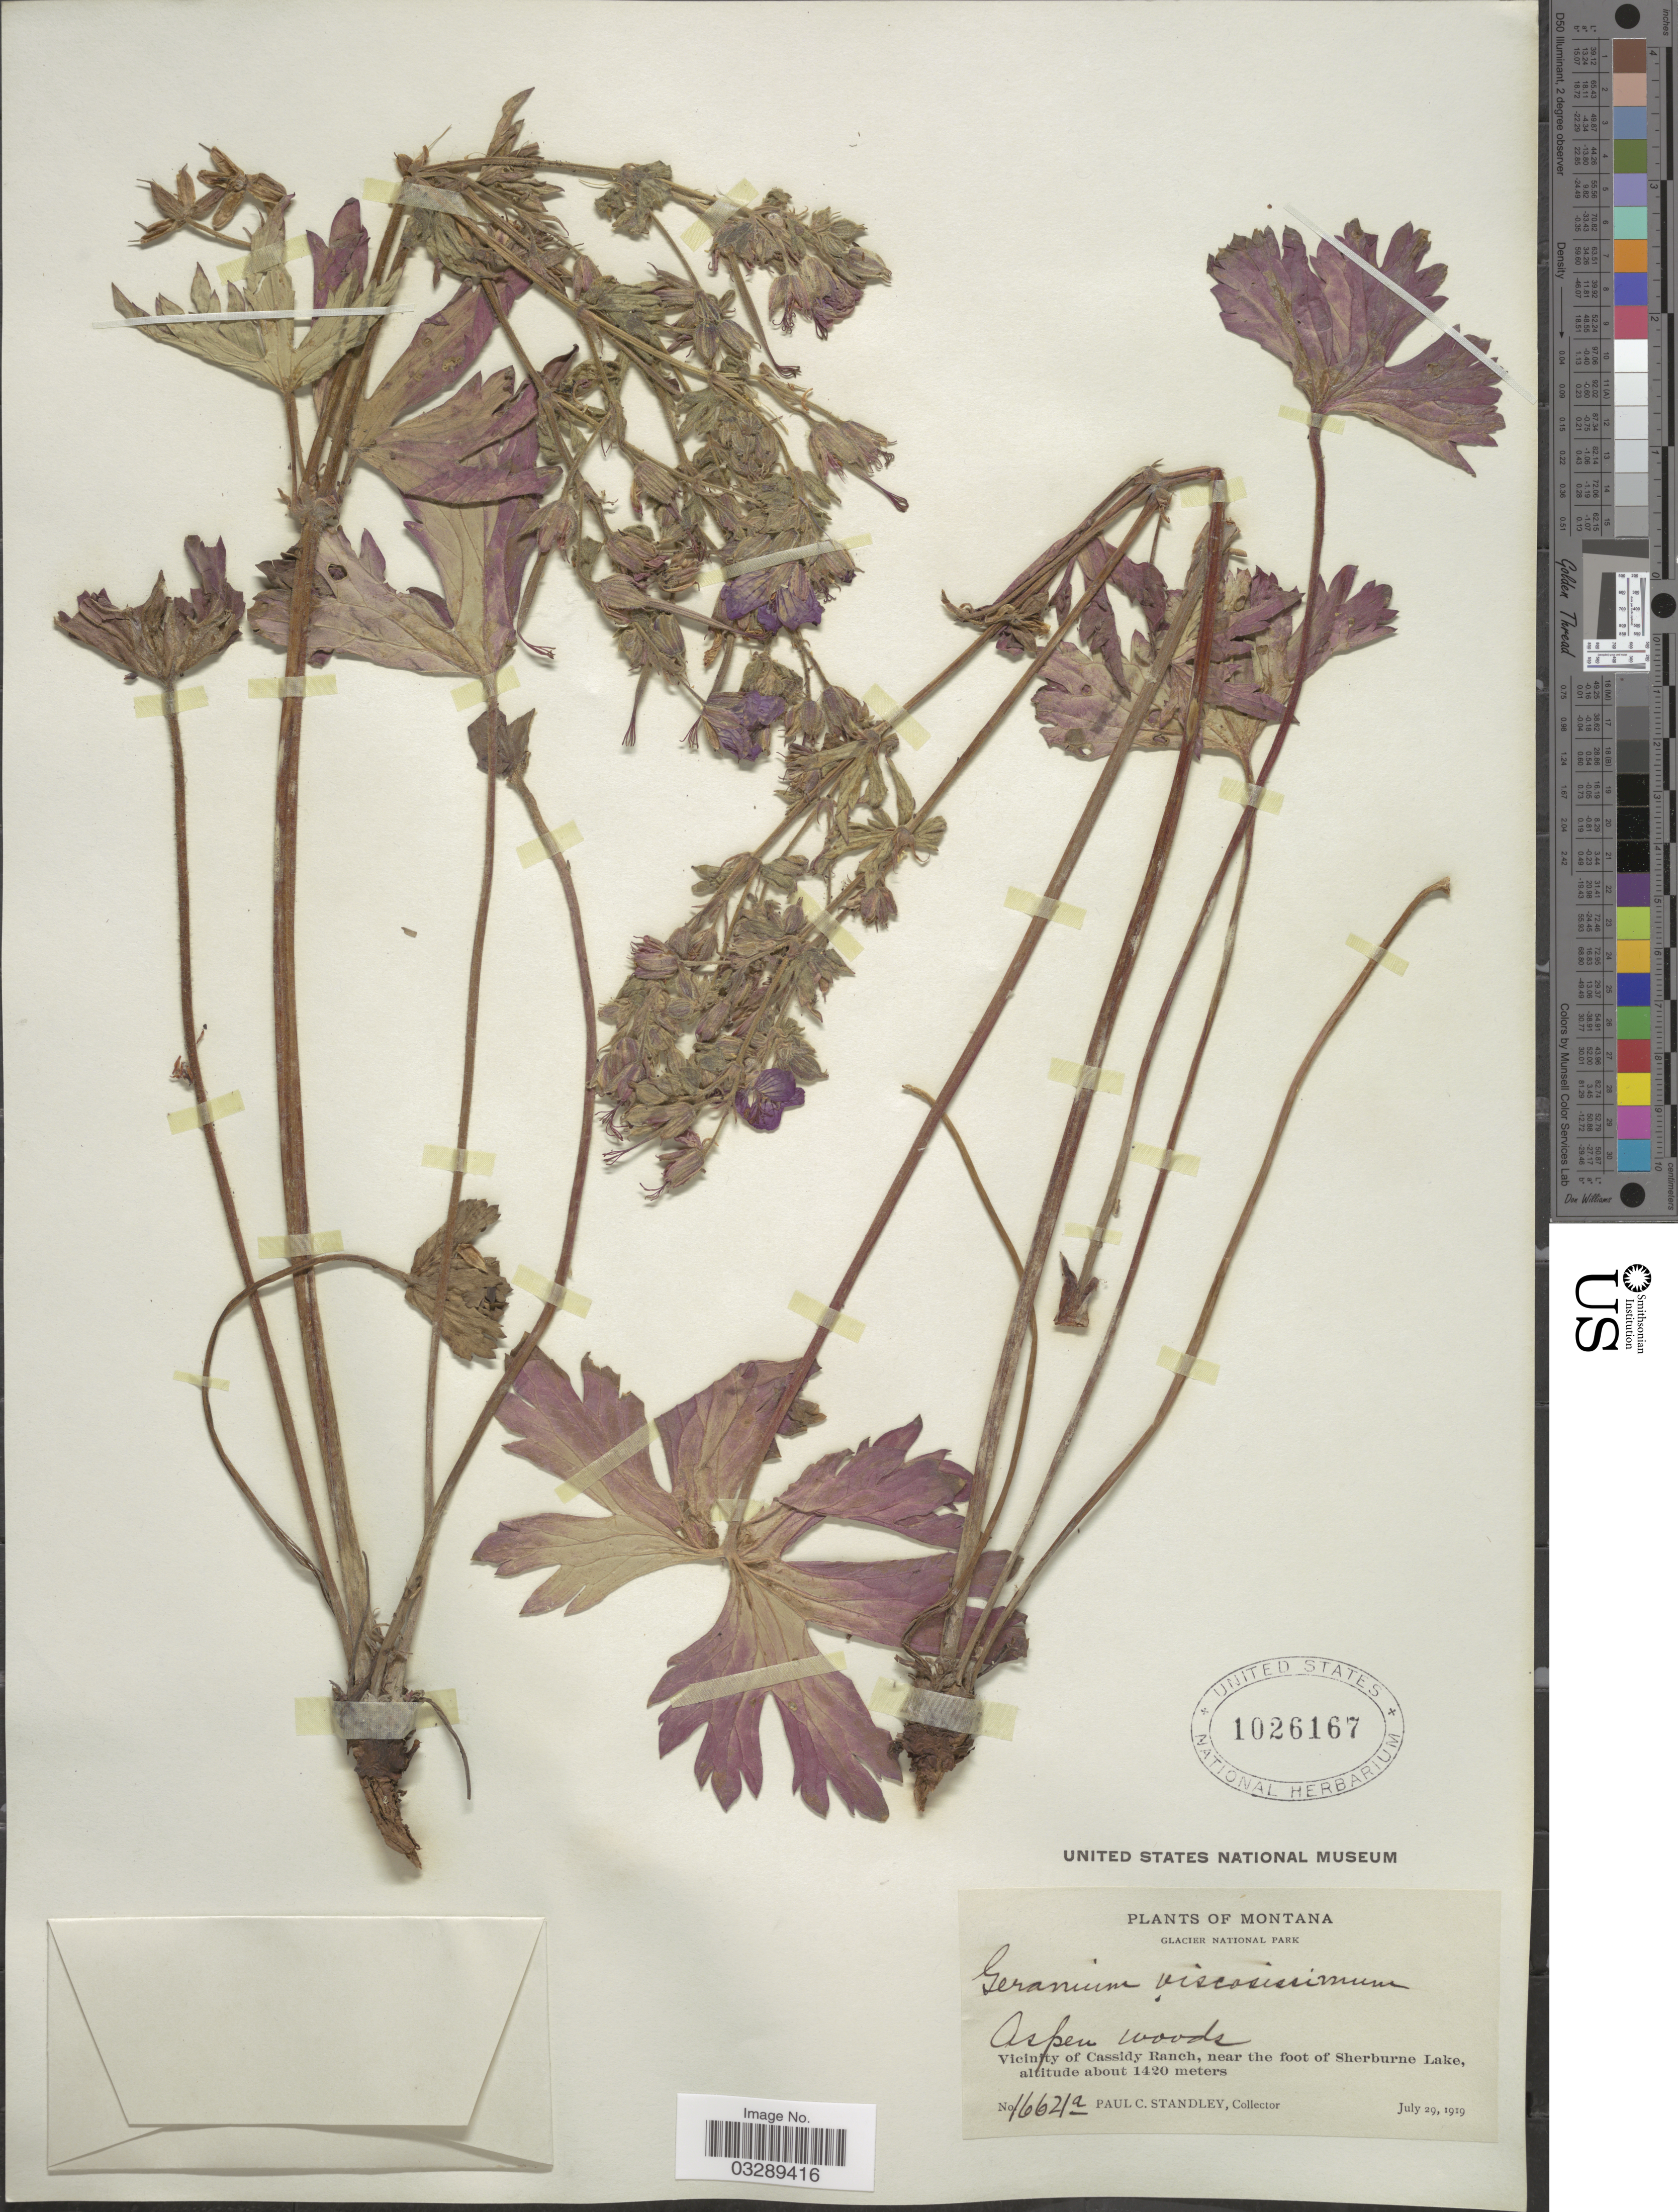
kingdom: Plantae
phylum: Tracheophyta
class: Magnoliopsida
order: Geraniales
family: Geraniaceae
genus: Geranium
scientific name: Geranium viscosissimum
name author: Fisch. & C.A. Mey.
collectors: P. C. Standley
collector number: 16621a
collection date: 1919-07-29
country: United States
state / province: Montana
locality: Glacier National Park. Aspen woods. Vicinity of Cassidy Ranch, near the foot of Sherburne Lake.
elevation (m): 1420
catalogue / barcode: US 1026167